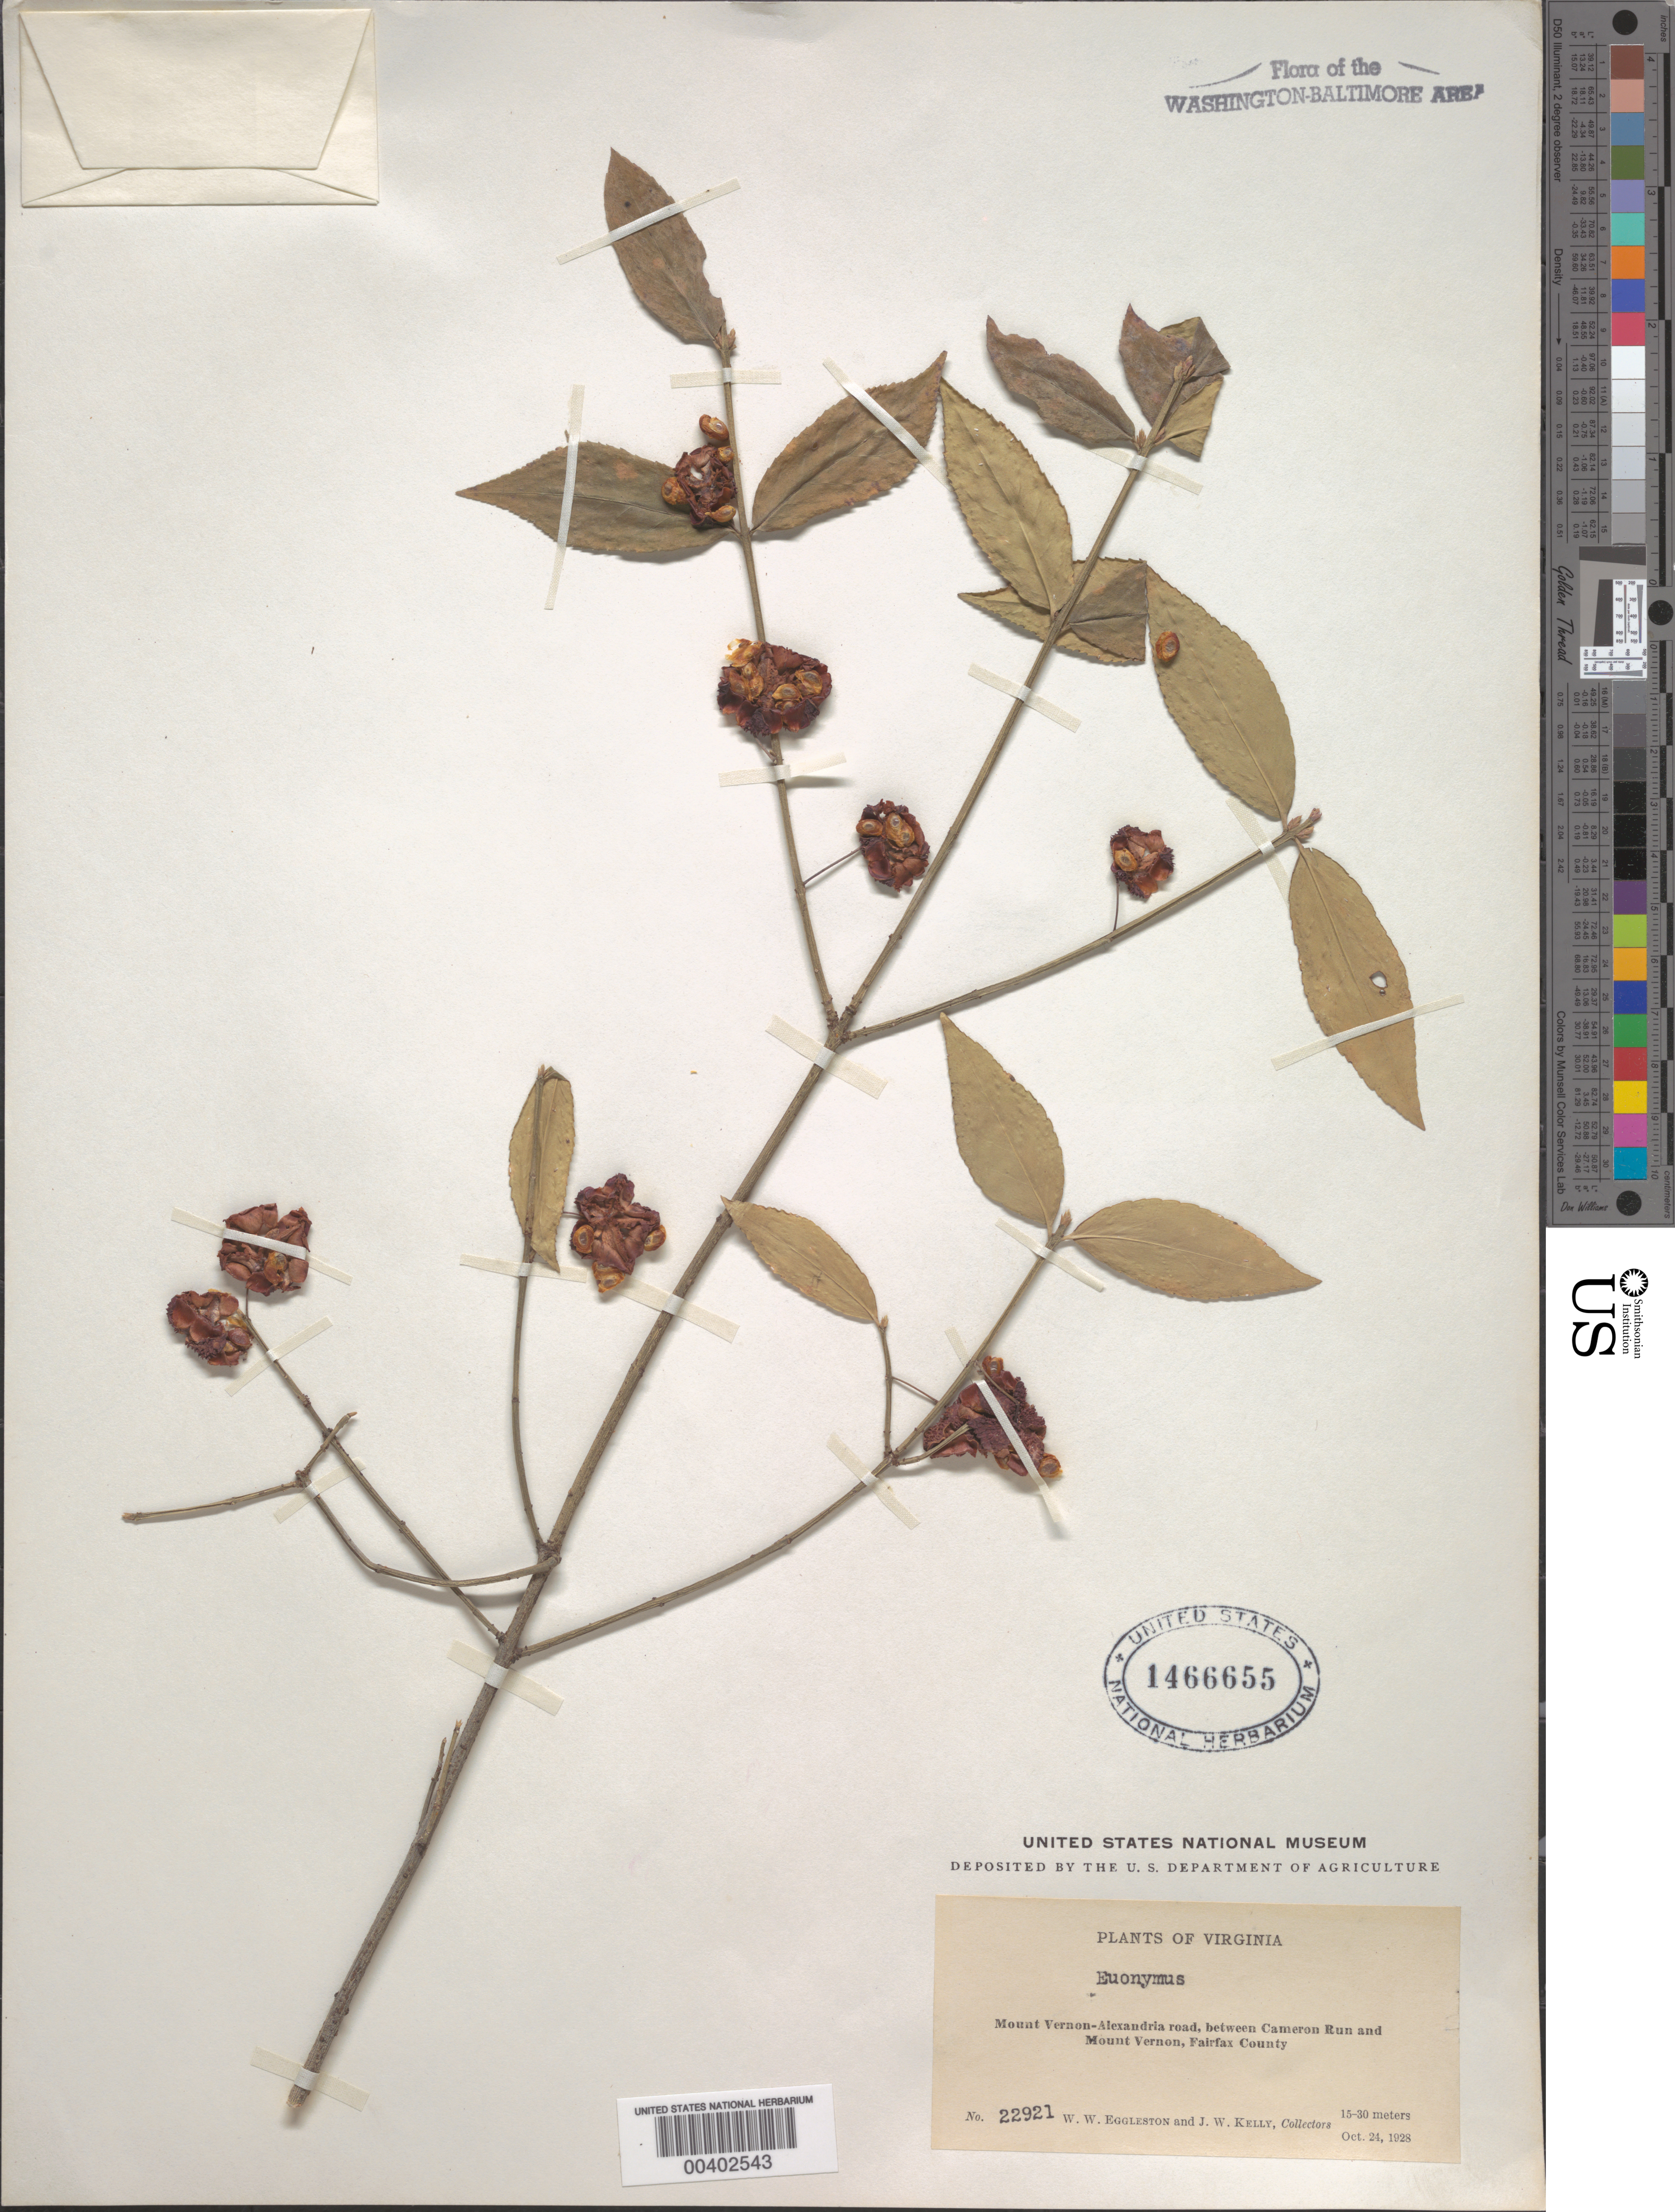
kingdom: Plantae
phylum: Tracheophyta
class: Magnoliopsida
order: Celastrales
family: Celastraceae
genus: Euonymus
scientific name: Euonymus americanus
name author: L.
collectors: W. W. Eggleston & J. Kelly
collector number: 22921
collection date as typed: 24 Oct 1928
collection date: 1928-10-24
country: United States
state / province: Virginia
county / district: Fairfax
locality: Mount Vernon-Alexandria Road, between Cameron Run and Mount Vernon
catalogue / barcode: US 1466655